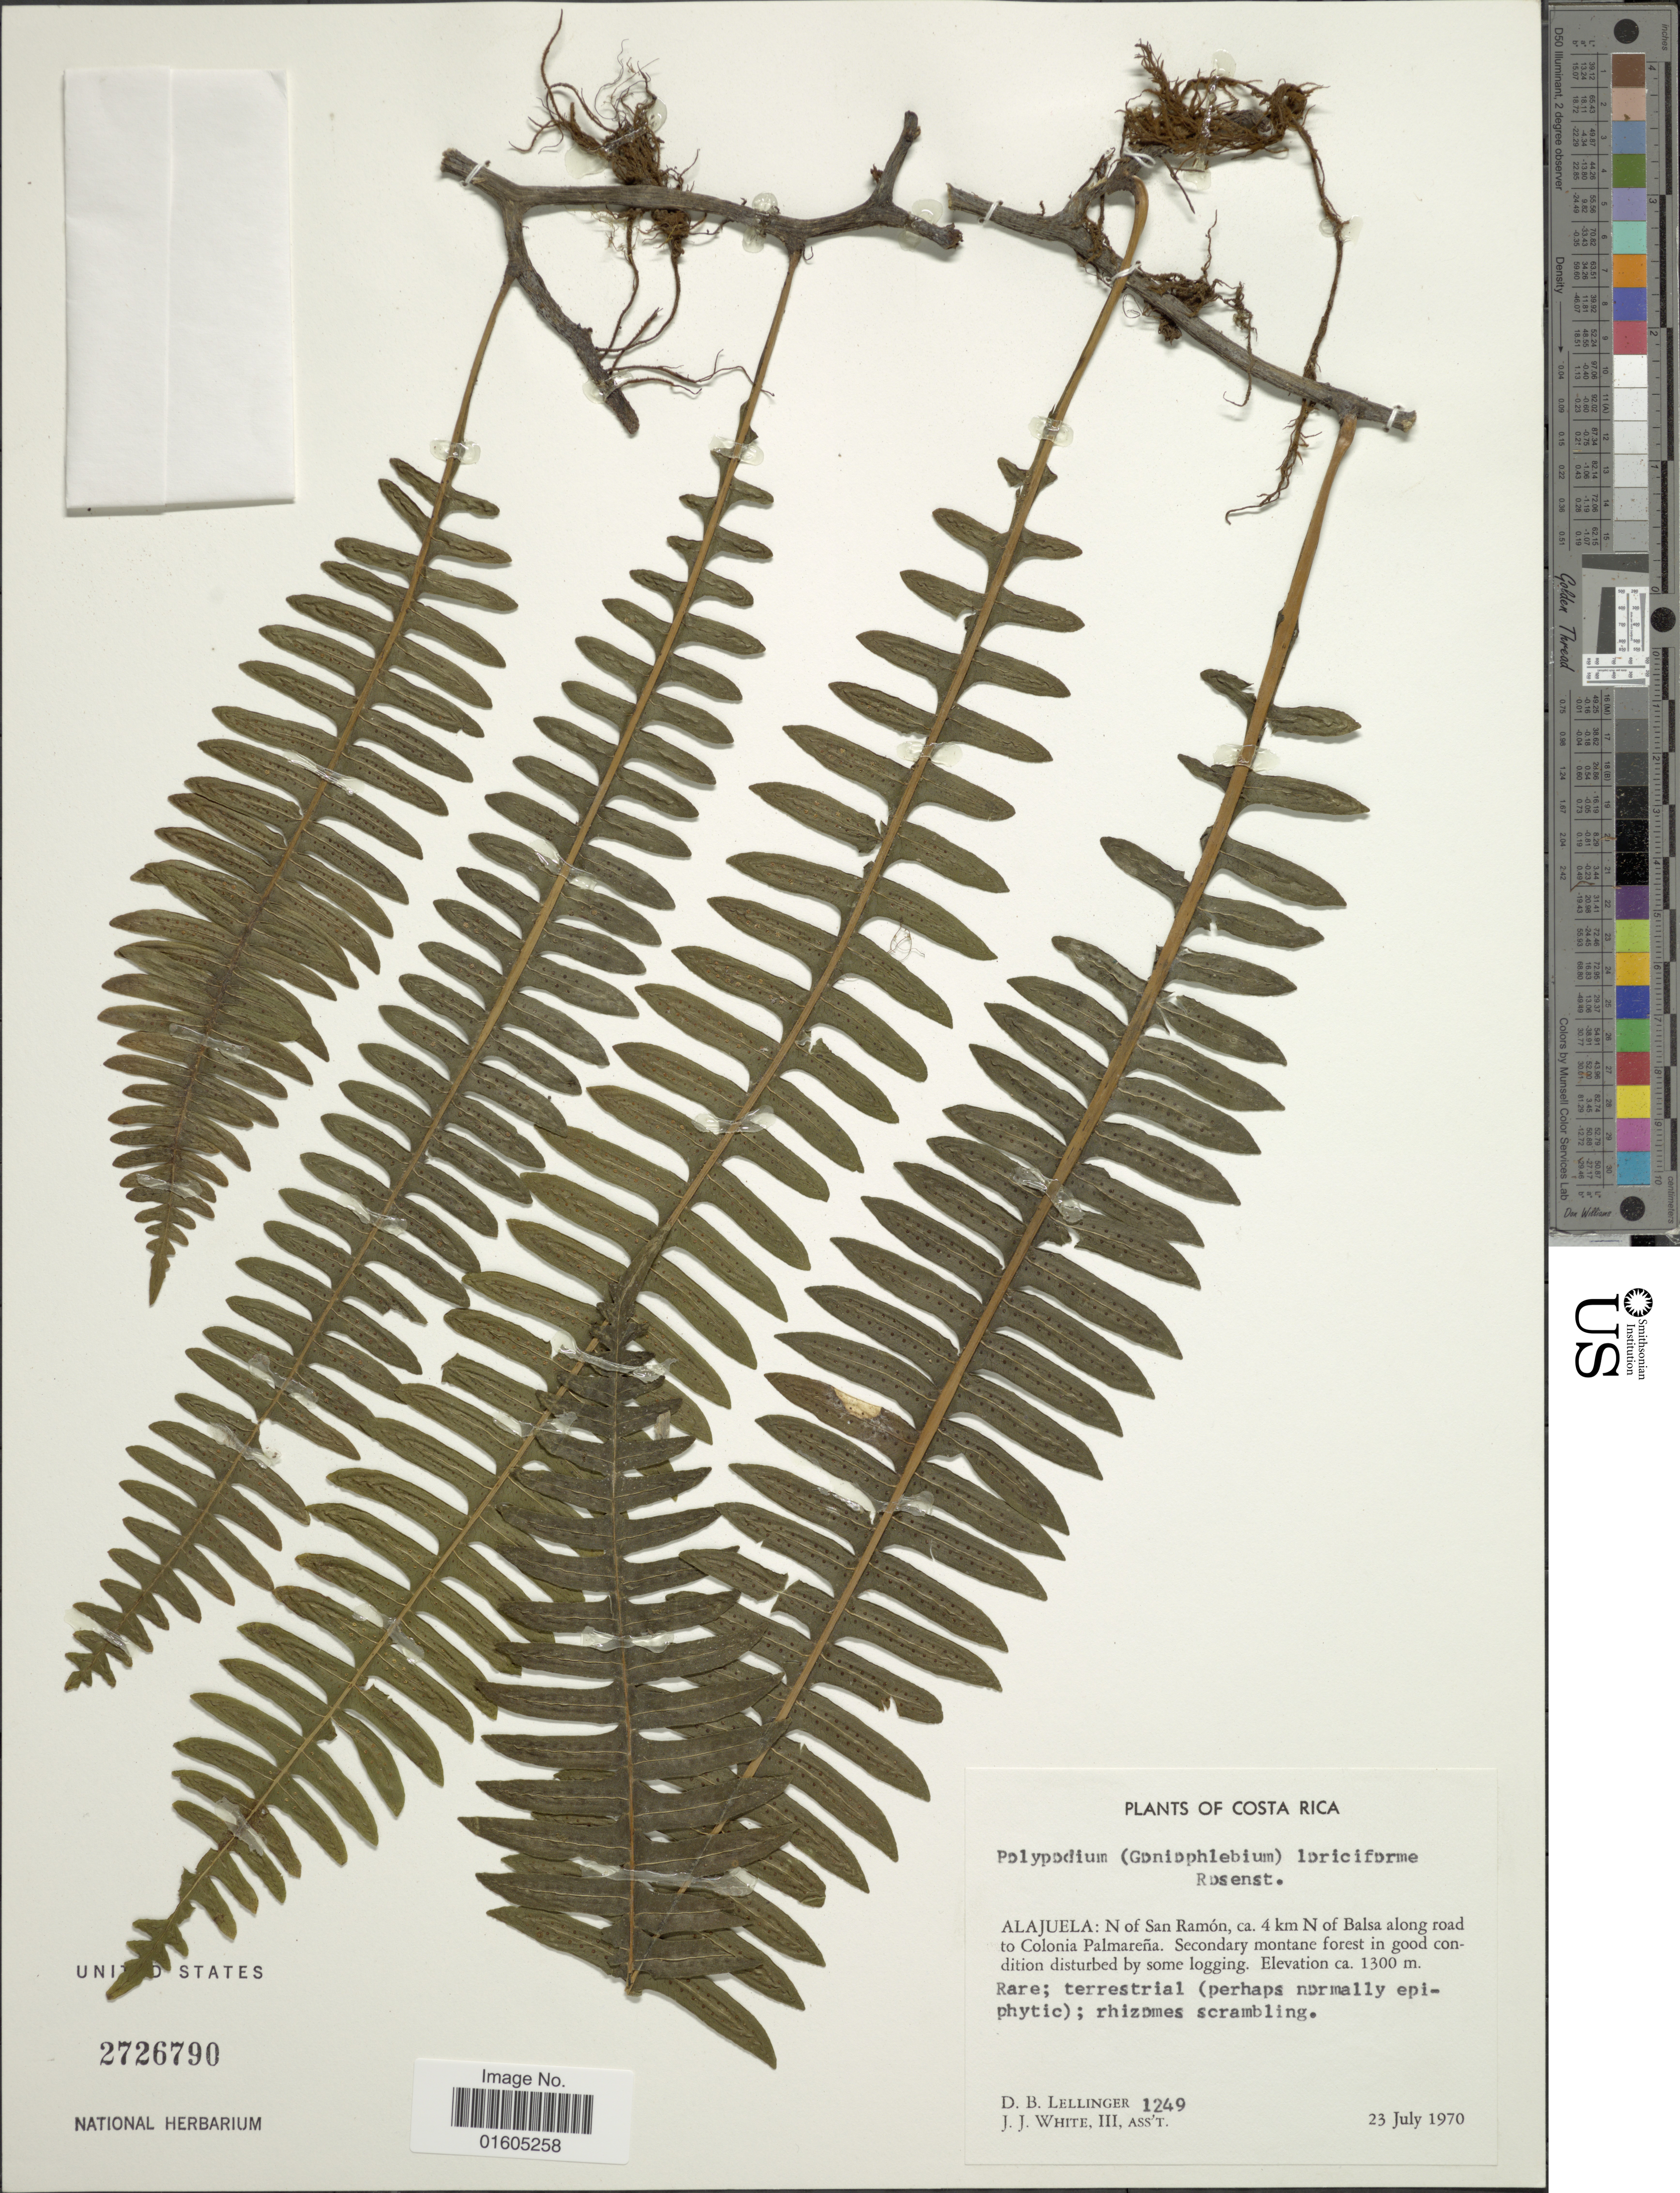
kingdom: Plantae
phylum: Tracheophyta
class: Polypodiopsida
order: Polypodiales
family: Polypodiaceae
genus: Serpocaulon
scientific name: Serpocaulon loriciforme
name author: (Rosenst.) A.R. Sm.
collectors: D. B. Lellinger & J. J. White III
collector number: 1249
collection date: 1970-07-23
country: Costa Rica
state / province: Alajuela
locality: Costa Rica. Alajuela: N of San Ramon, ca. 4 km N of Balsa along road to Colonia Palmareña. Secondary montane forest in good condition disturbed by some logging.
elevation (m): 1300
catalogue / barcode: US 2726790